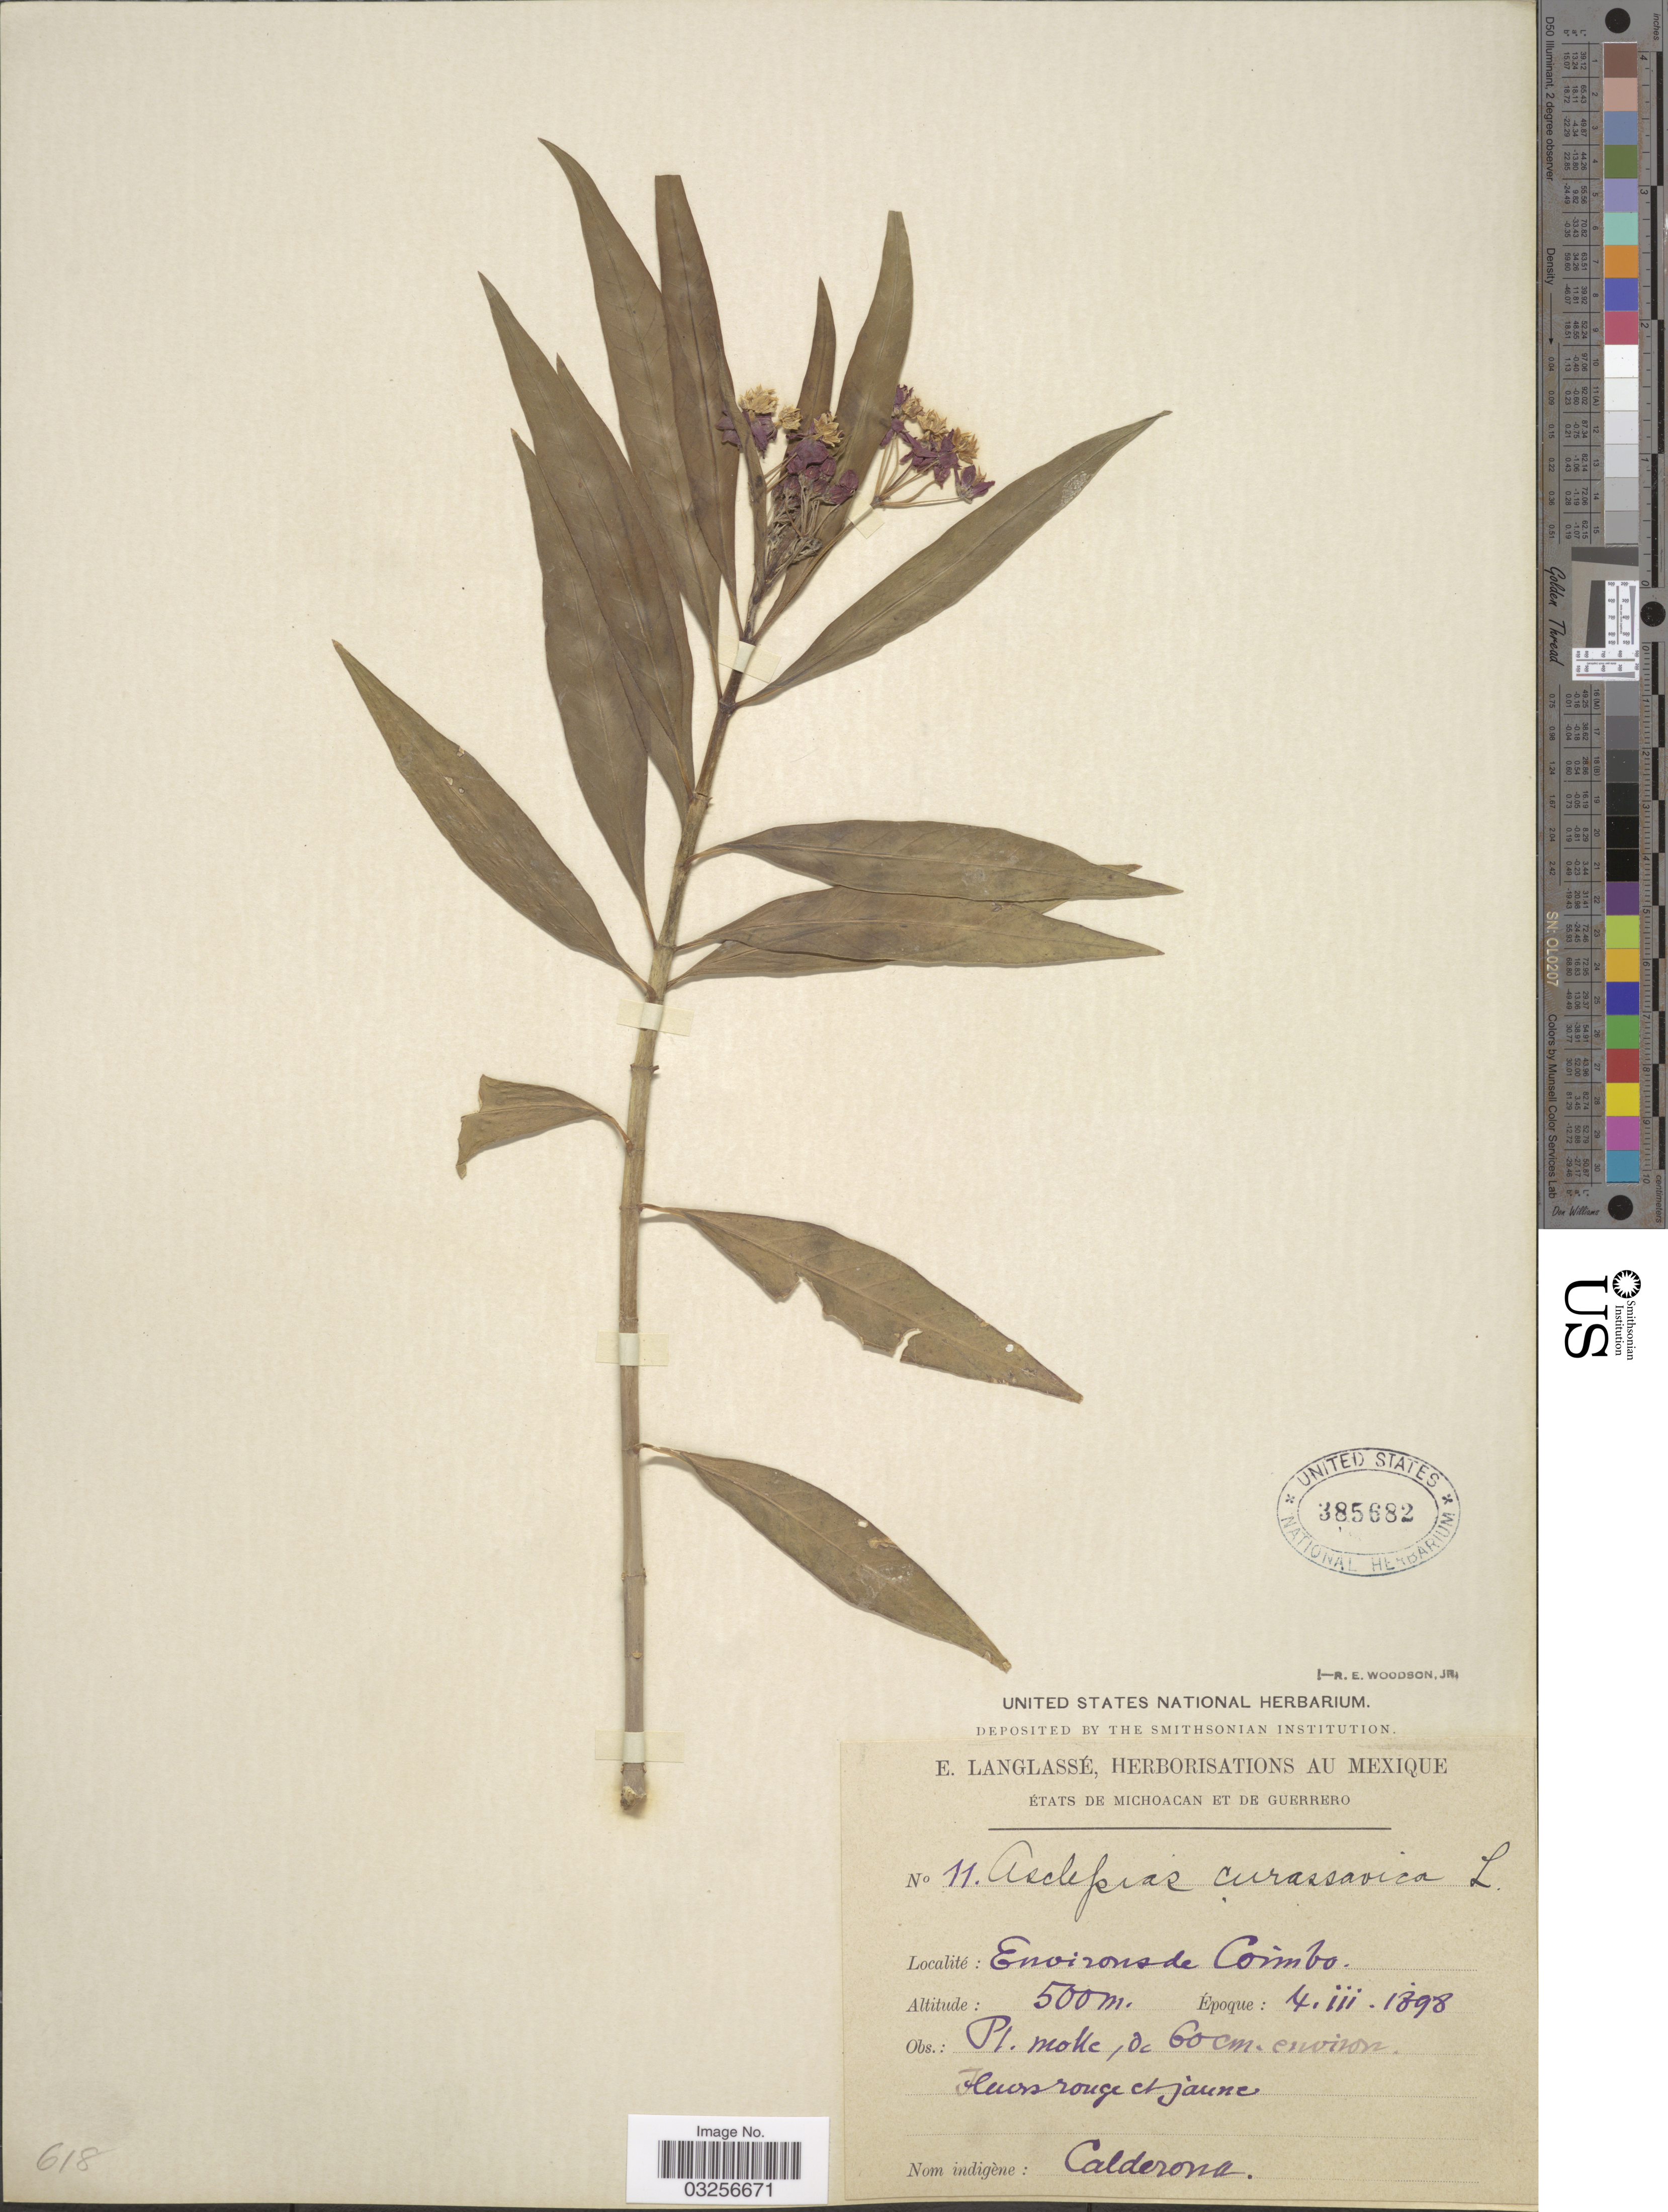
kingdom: Plantae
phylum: Tracheophyta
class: Magnoliopsida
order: Gentianales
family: Apocynaceae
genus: Asclepias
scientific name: Asclepias curassavica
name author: L.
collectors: E. Langlassé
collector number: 11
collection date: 1898-03-04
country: Mexico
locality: États de Michoacan et de Guerrero, Environs de Cómbo.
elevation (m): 500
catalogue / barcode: US 385682